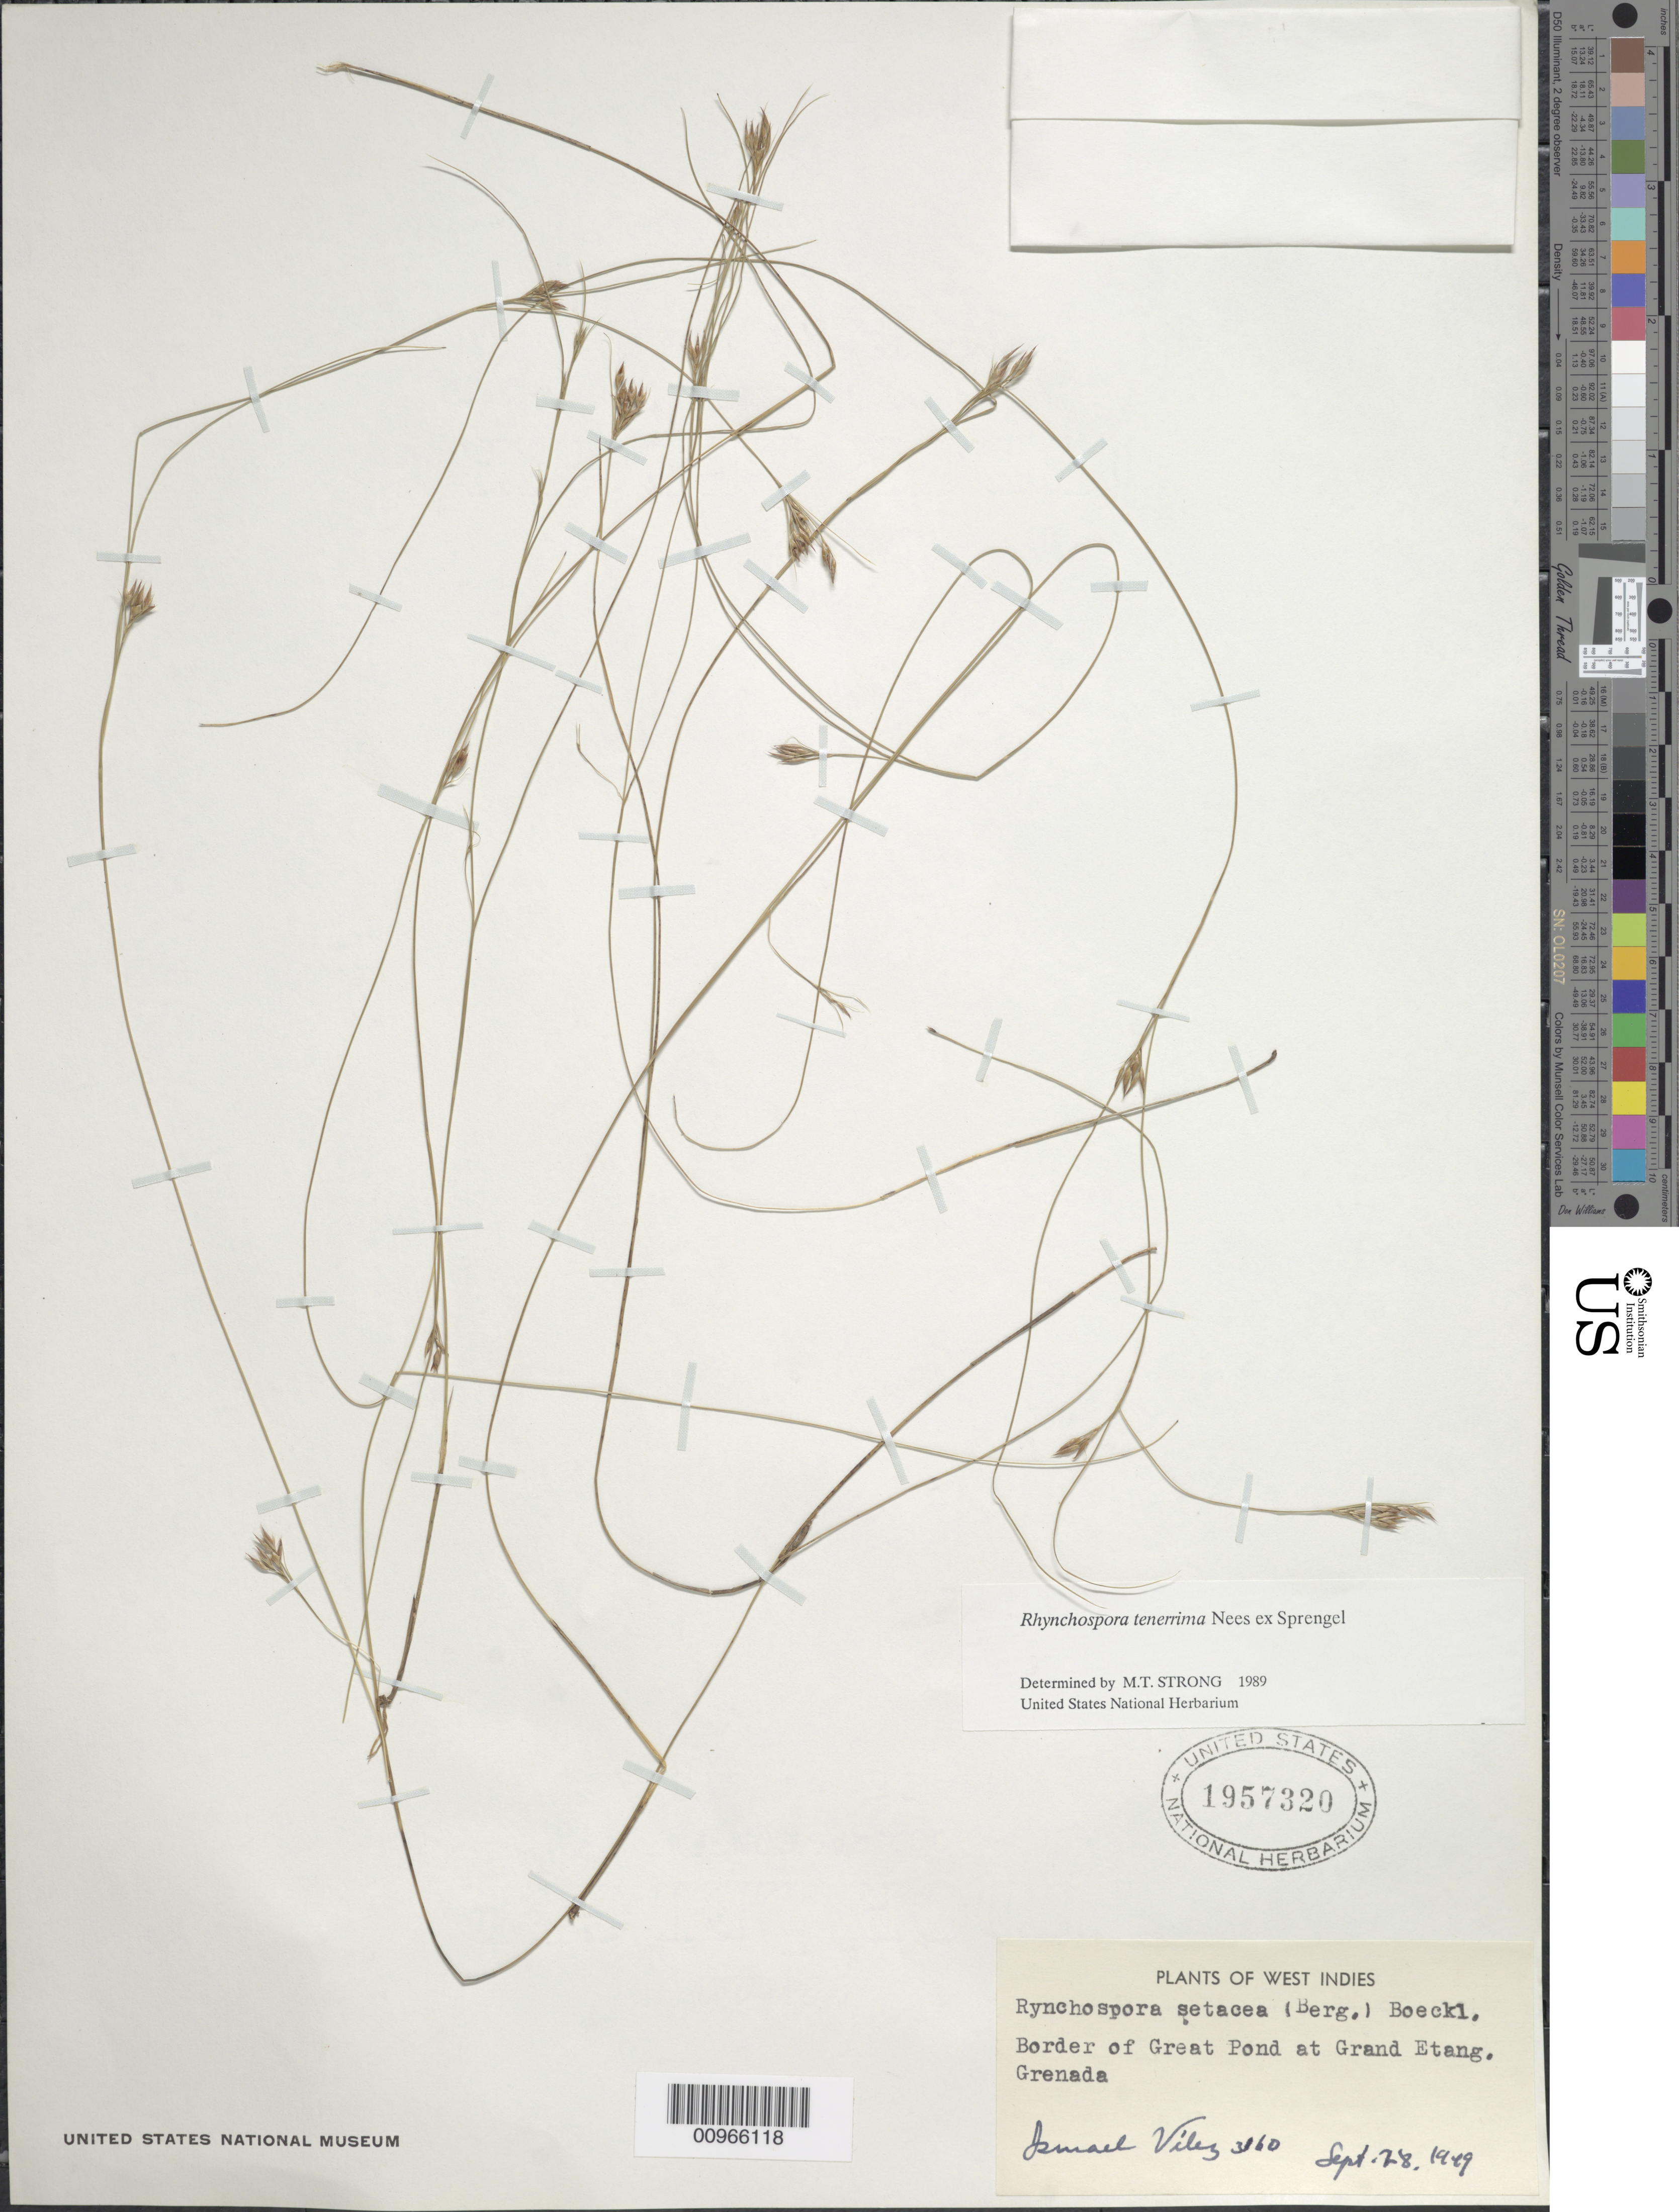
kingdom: Plantae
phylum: Tracheophyta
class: Liliopsida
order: Poales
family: Cyperaceae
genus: Rhynchospora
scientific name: Rhynchospora tenerrima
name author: Nees ex Spreng.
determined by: Strong, M. T., (US), Smithsonian Institution - National Museum of Natural History (UNITED STATES)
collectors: I. Velez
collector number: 3160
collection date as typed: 28 Sep 1949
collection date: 1949-09-28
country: Grenada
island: Grenada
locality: Border of Great Pond at Grand Etang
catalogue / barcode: US 1957320